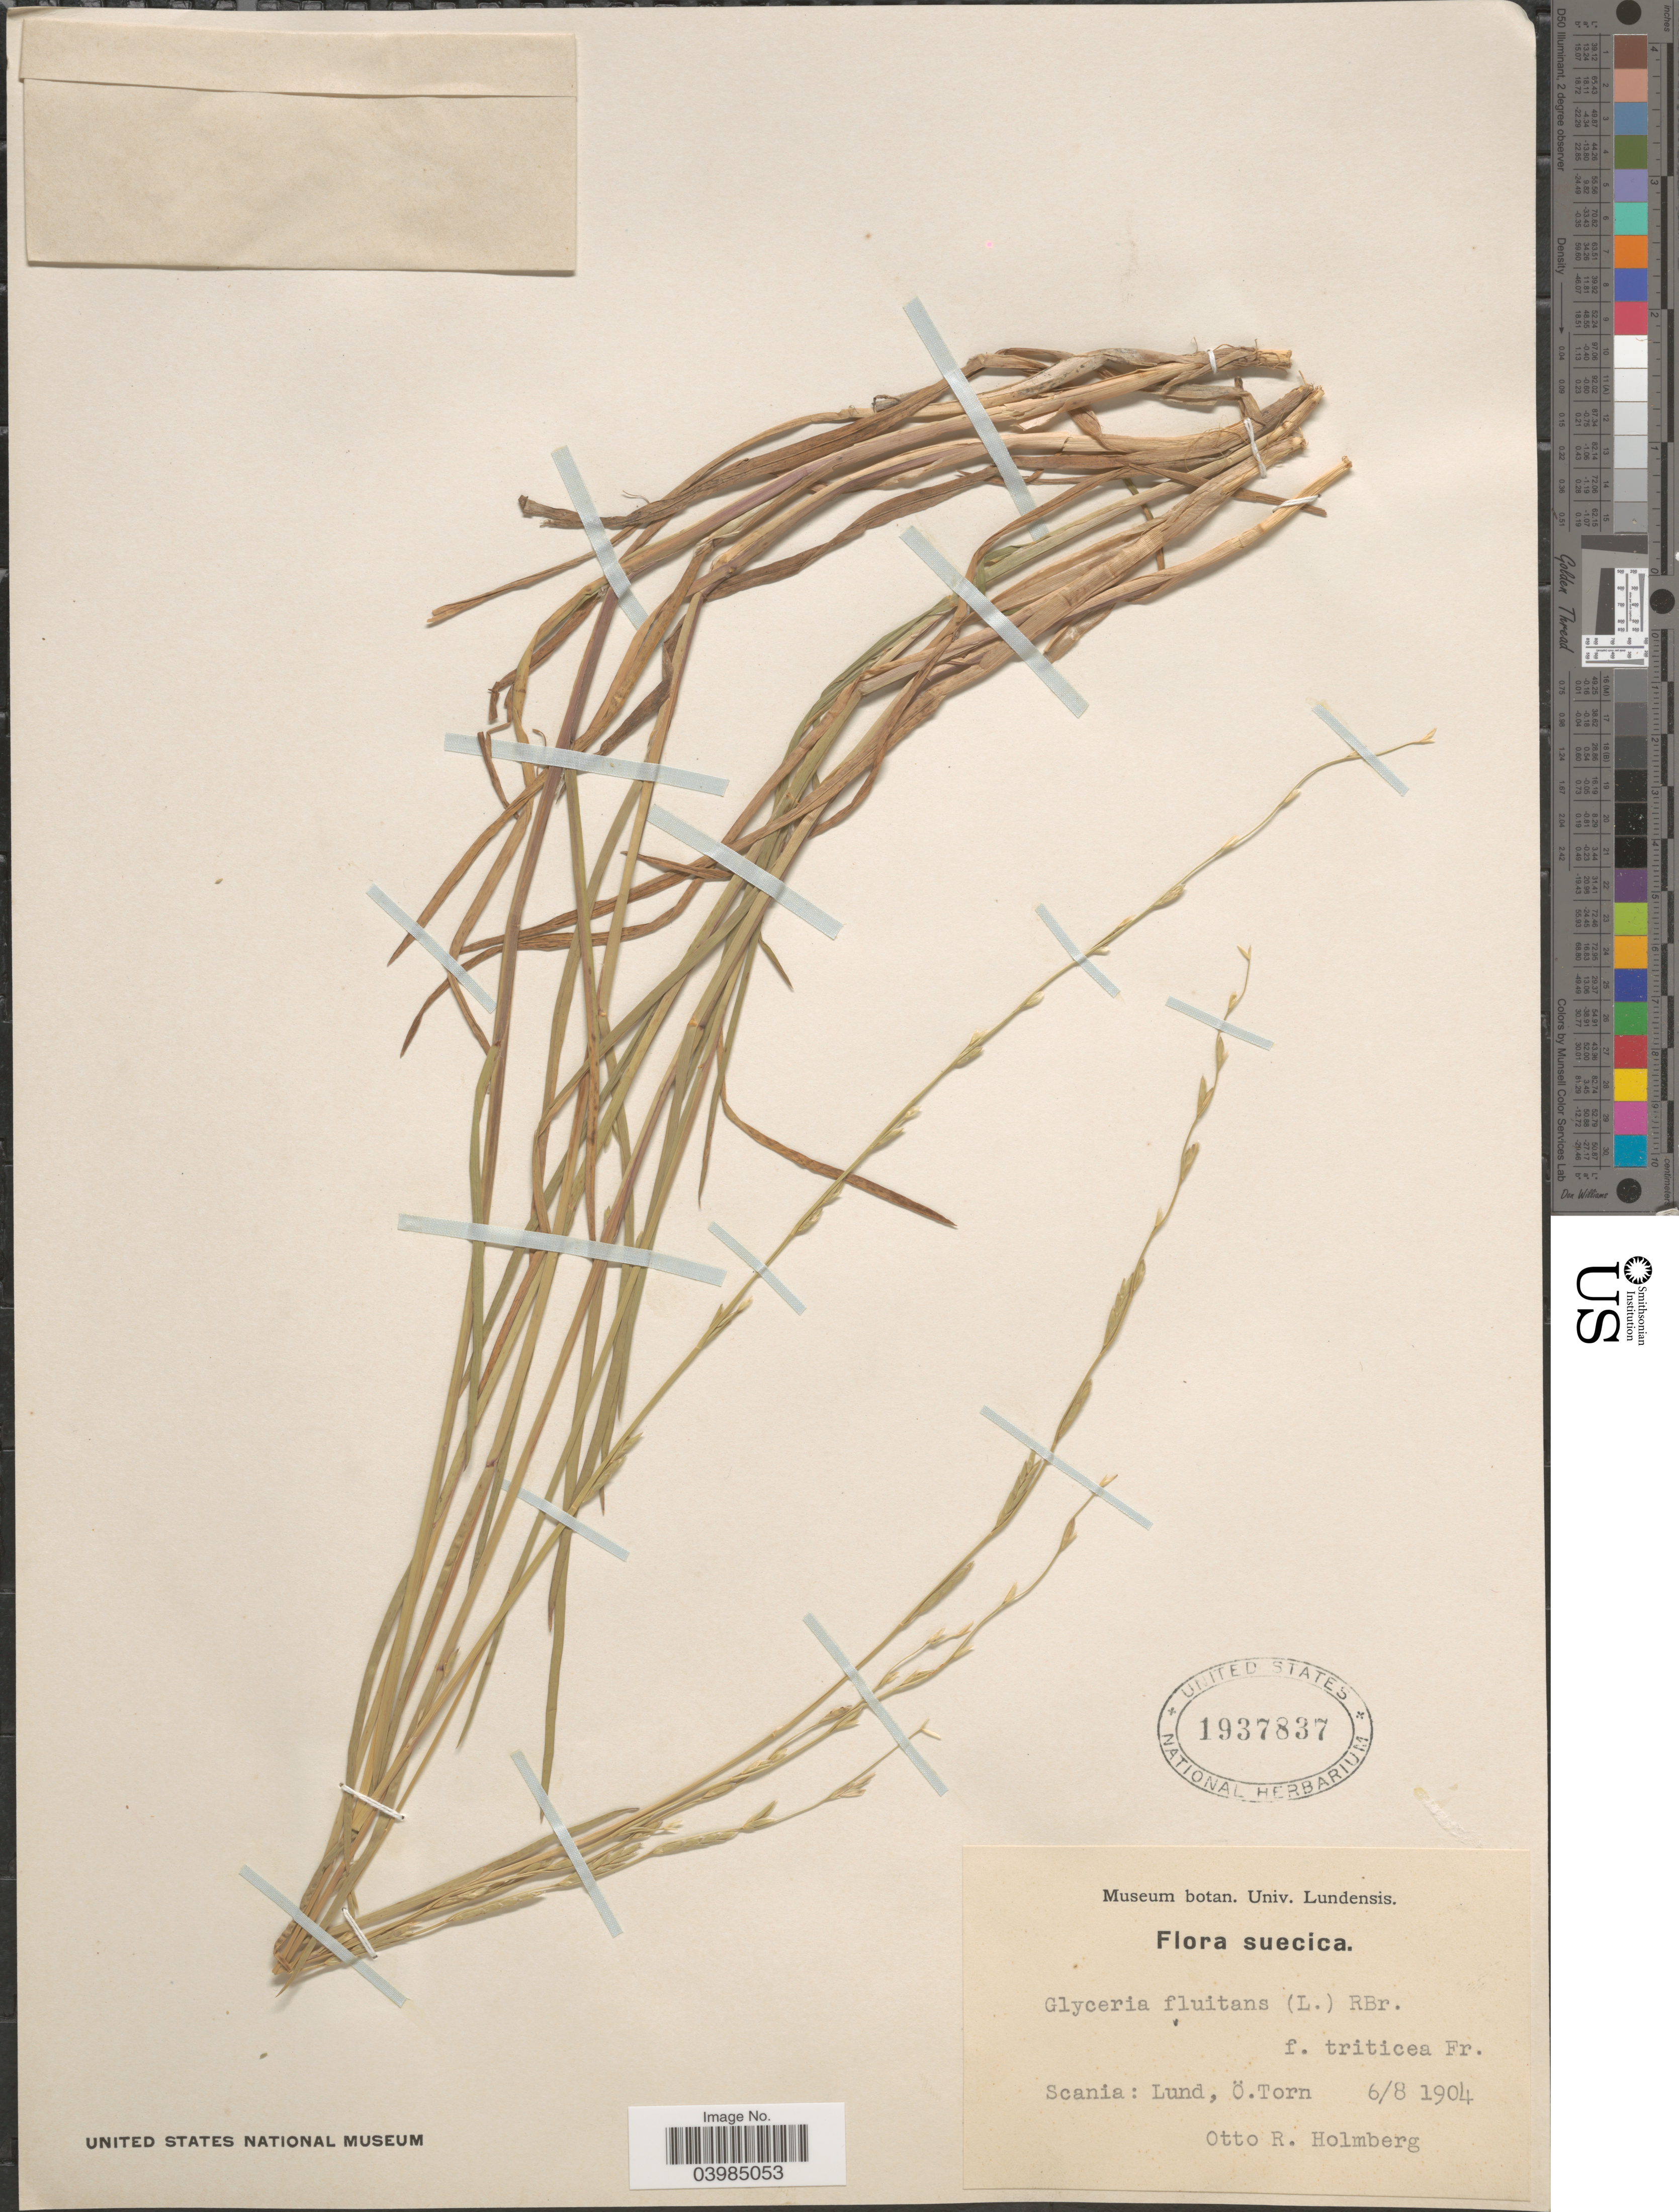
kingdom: Plantae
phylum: Tracheophyta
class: Liliopsida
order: Poales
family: Poaceae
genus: Glyceria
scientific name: Glyceria fluitans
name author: (L.) R. Br.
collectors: O. Holmberg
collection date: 1904-08-06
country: Sweden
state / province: Skåne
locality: Suecica. Scania: Lund, Ö.Torn.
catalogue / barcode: US 1937837